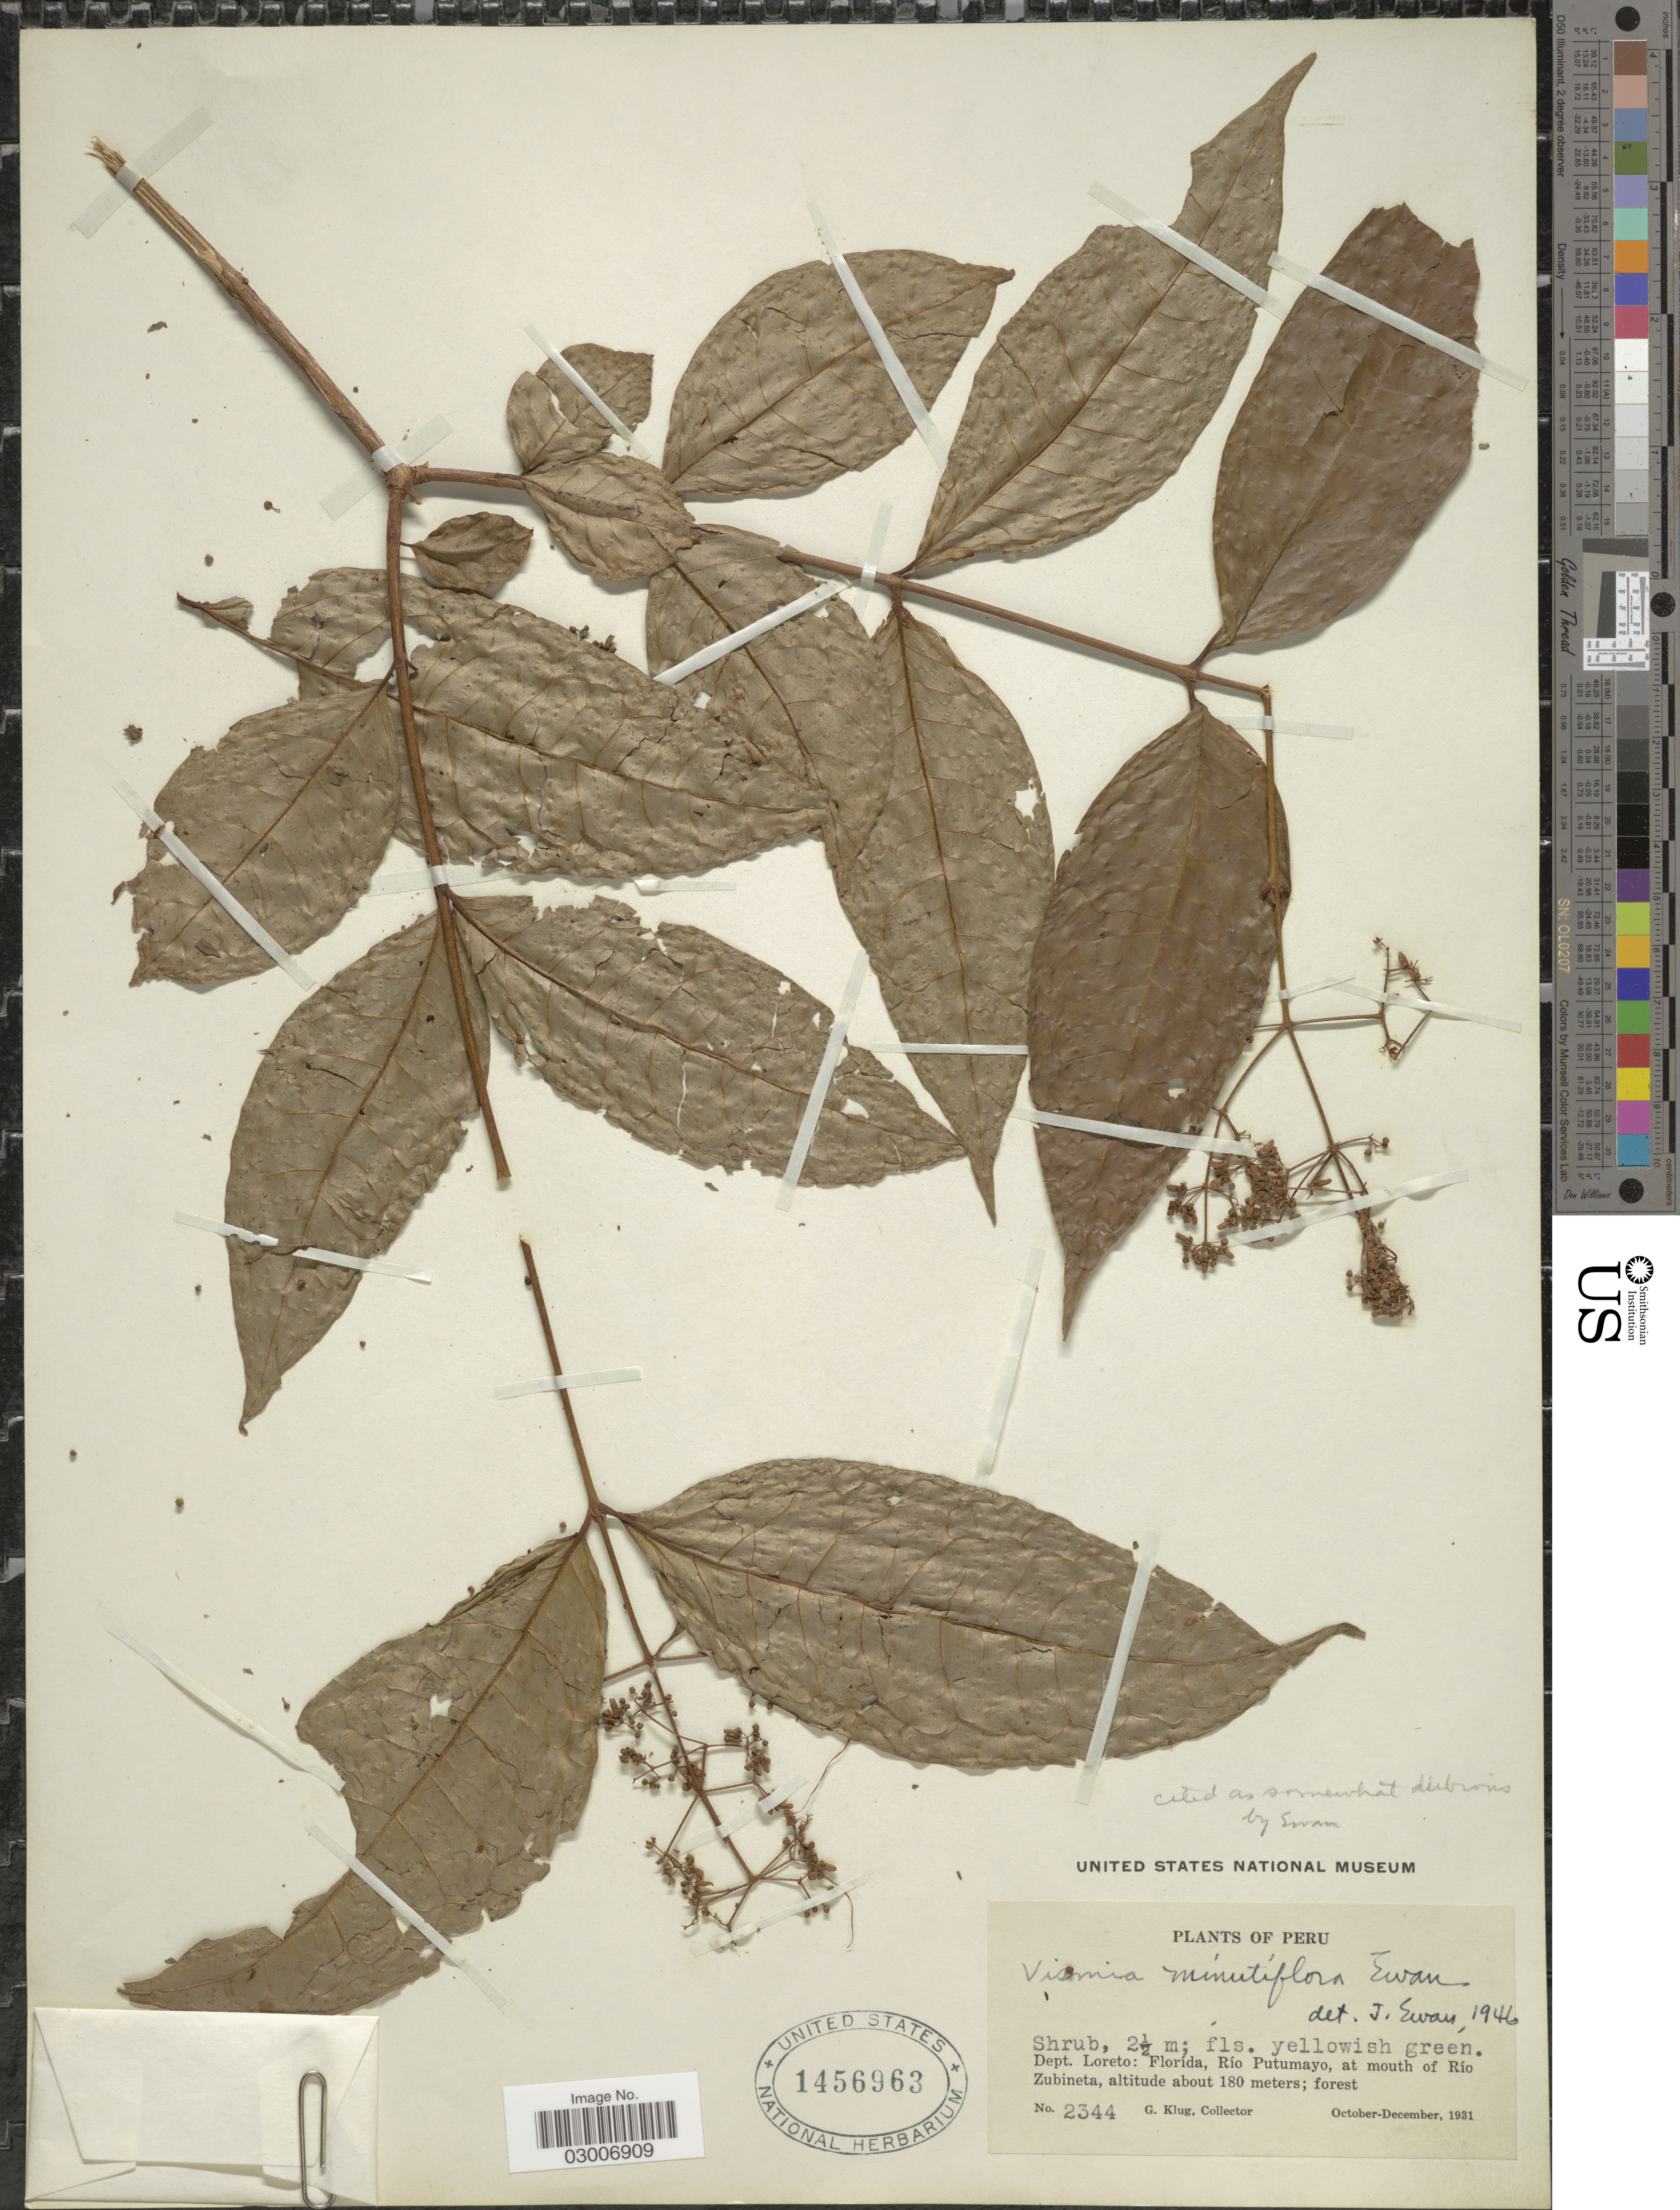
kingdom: Plantae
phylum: Tracheophyta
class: Magnoliopsida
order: Malpighiales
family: Hypericaceae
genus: Vismia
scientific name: Vismia minutiflora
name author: Ewan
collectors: G. Klug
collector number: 2344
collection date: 1931-10/1931-12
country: Peru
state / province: Loreto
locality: Dept. Loreto: Florída, Río Putumayo, at mouth of Río Zubineta.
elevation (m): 180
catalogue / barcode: US 1456963